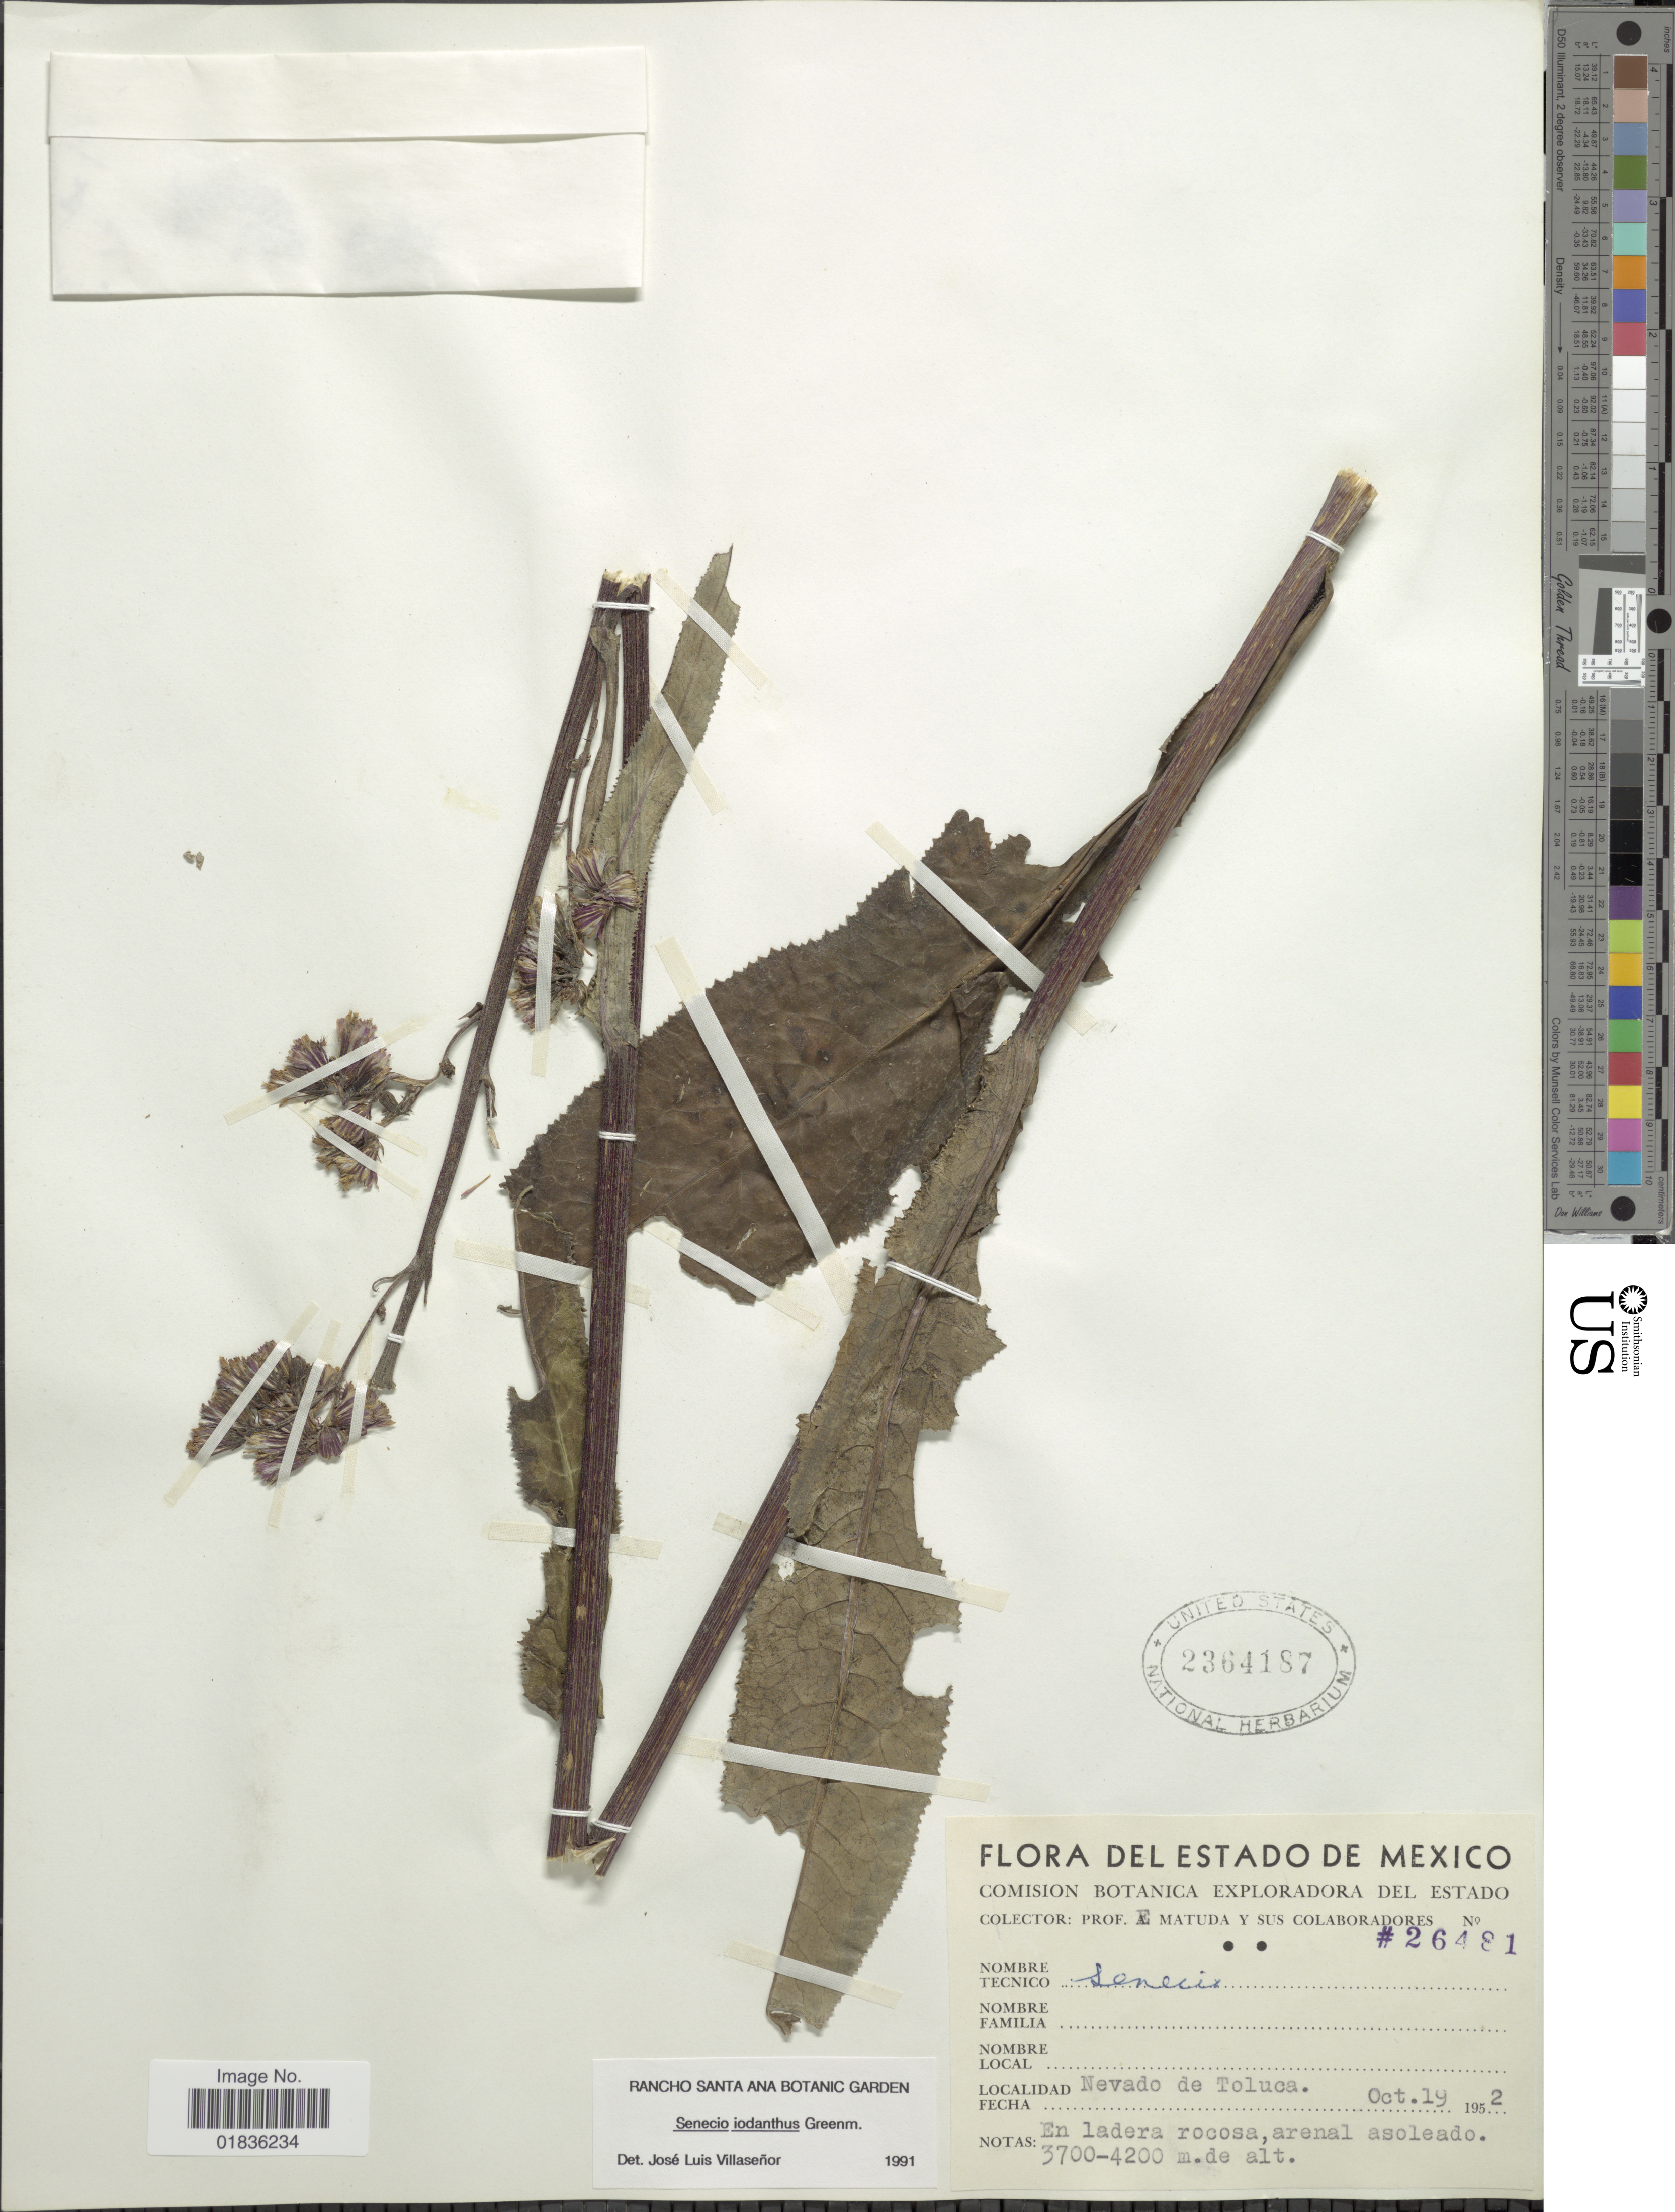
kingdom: Plantae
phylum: Tracheophyta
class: Magnoliopsida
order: Asterales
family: Asteraceae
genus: Senecio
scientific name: Senecio iodanthus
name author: Greenm.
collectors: E. Matuda & et al.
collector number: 26481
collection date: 1952-10-19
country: Mexico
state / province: México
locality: Nevado de Toluca.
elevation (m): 3700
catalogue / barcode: US 2364187